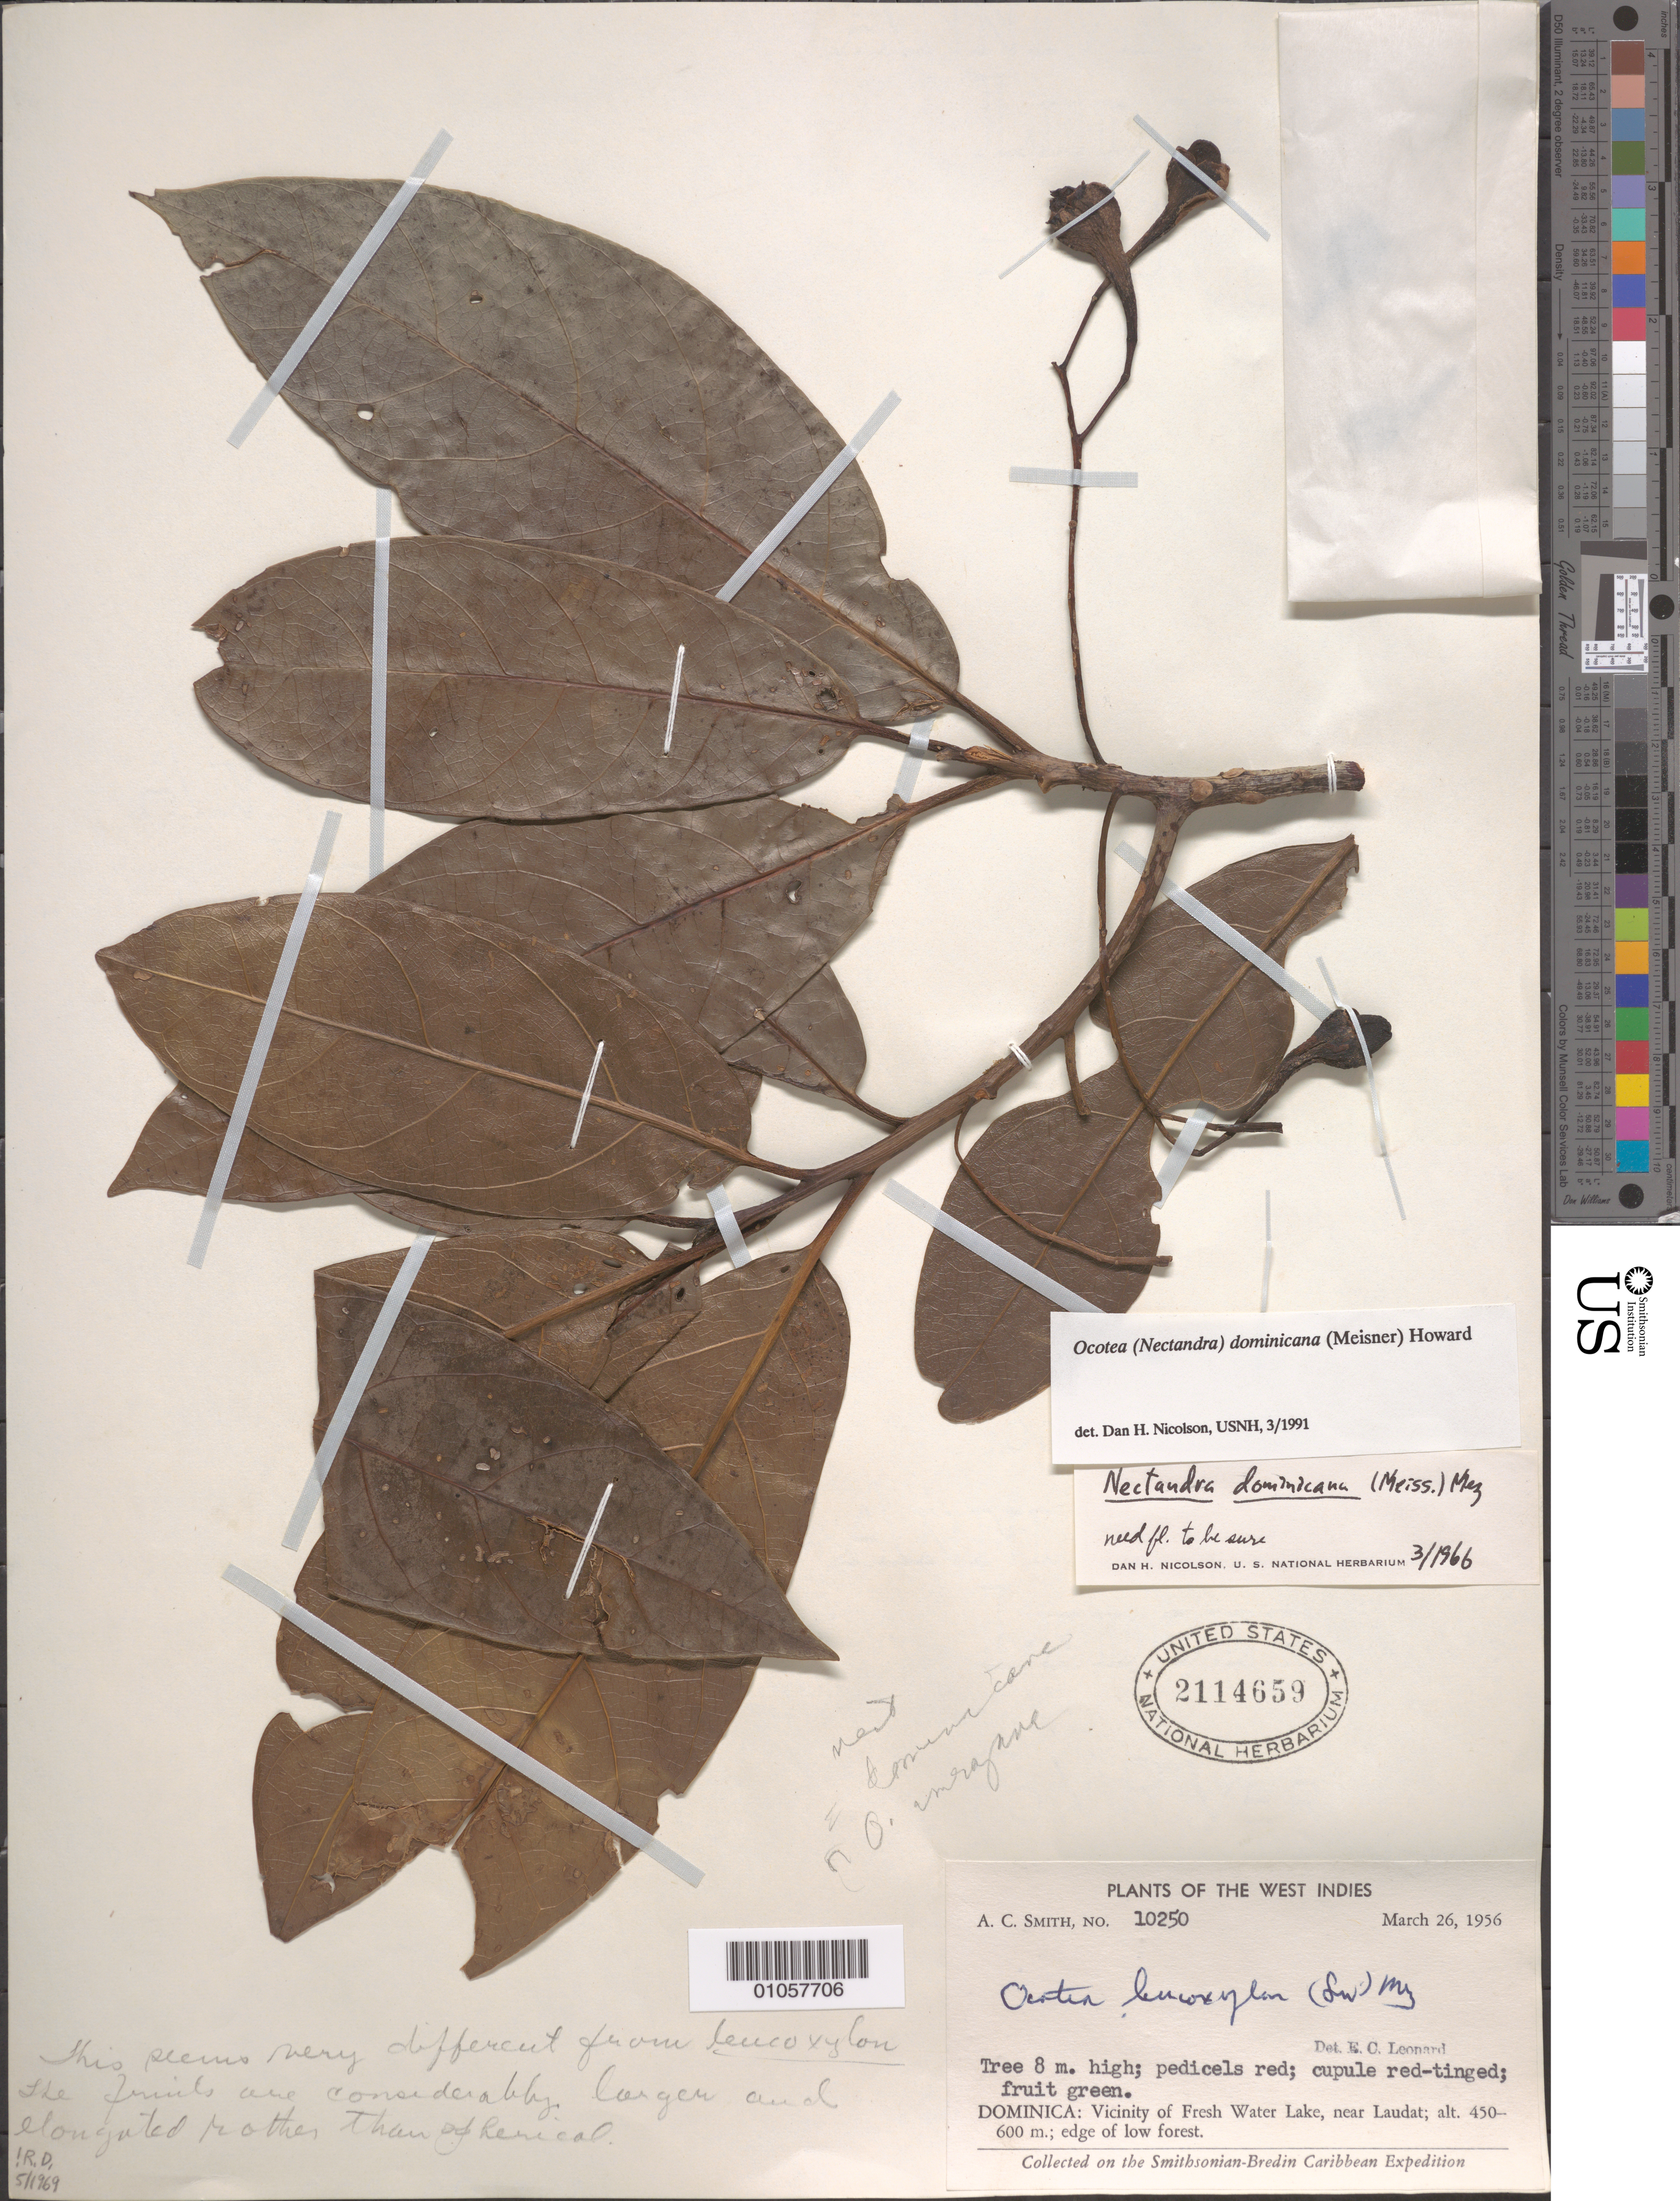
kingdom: Plantae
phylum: Tracheophyta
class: Magnoliopsida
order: Laurales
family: Lauraceae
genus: Ocotea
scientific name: Ocotea dominicana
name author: (Meisn.) R.A. Howard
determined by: Nicolson, Dan H.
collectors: A. C. Smith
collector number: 10250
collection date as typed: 26 Mar 1956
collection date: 1956-03-26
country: Dominica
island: Dominica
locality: Fresh Water Lake vicinity, near Laudat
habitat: Edge of low forest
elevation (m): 450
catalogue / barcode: US 2114659